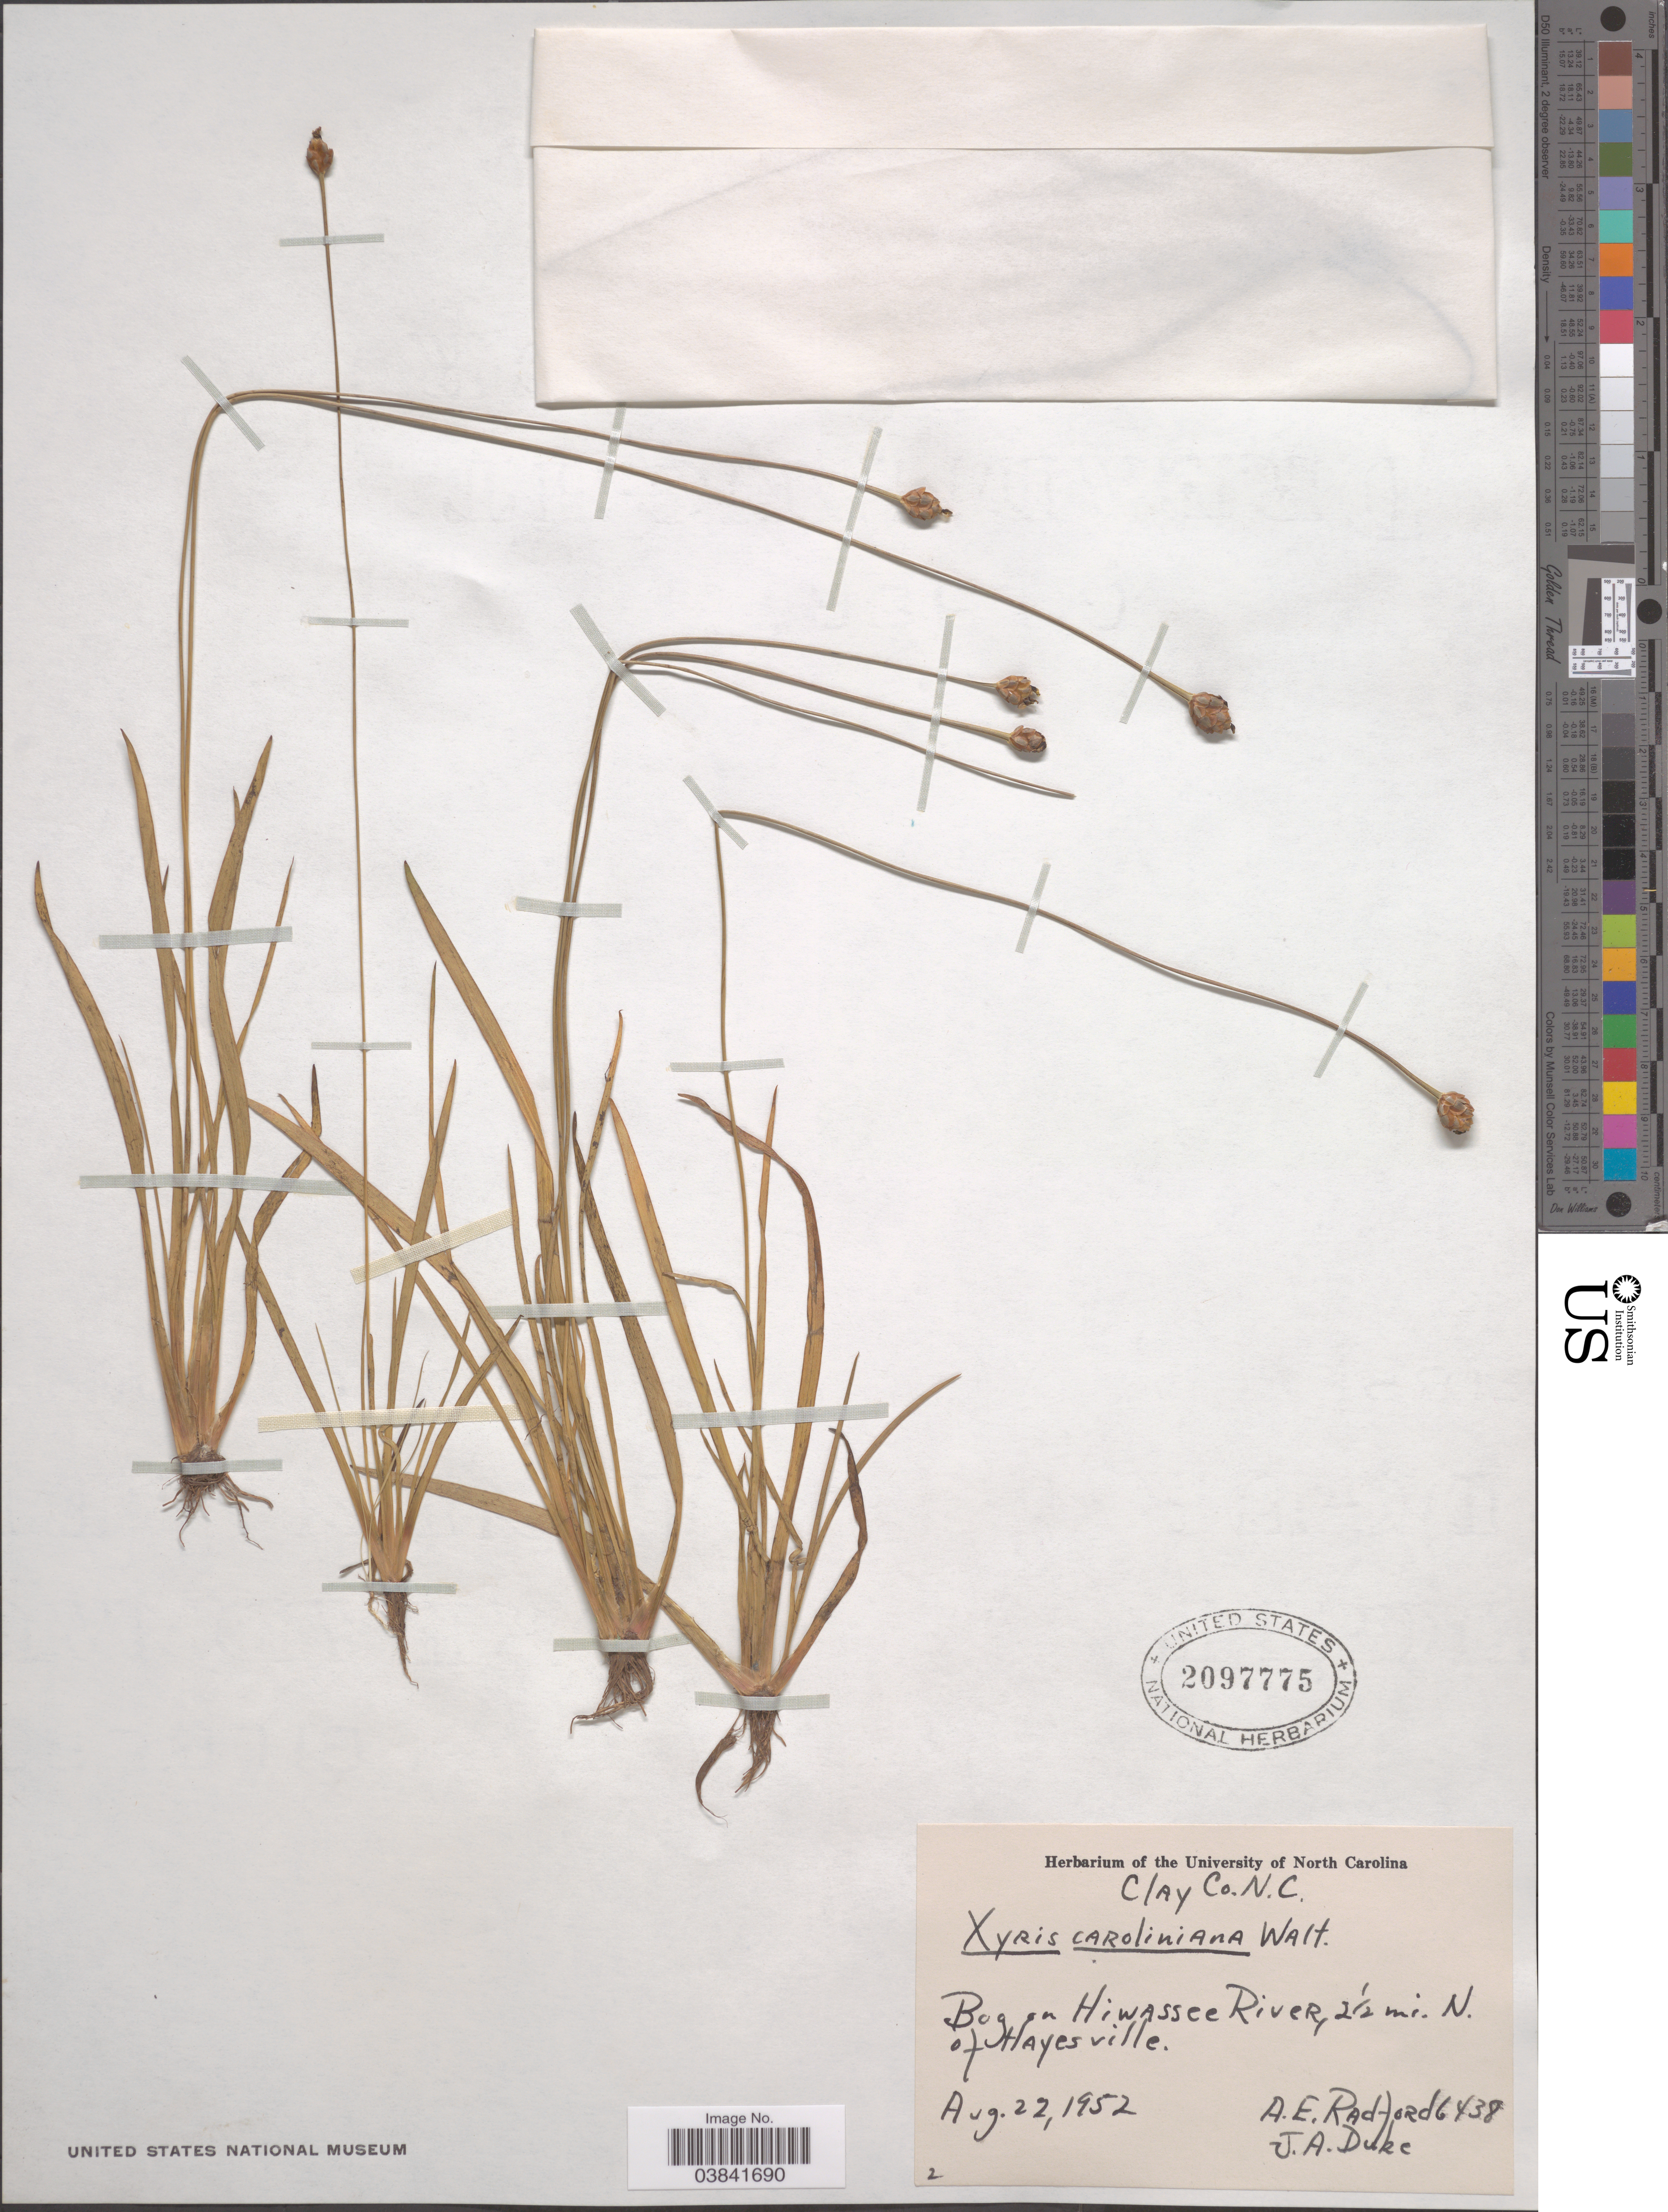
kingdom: Plantae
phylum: Tracheophyta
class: Liliopsida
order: Poales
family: Xyridaceae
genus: Xyris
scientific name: Xyris difformis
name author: Chapm.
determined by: Strong, Mark T., (BOT), Smithsonian Institution - National Museum of Natural History (UNITED STATES)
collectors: A. E. Radford & J. A. Duke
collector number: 6438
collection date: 1952-08-22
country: United States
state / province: North Carolina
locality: Clay Co. Bog on Hiwassee River, 2½ mi. N. of Hayesville.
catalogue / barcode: US 2097775